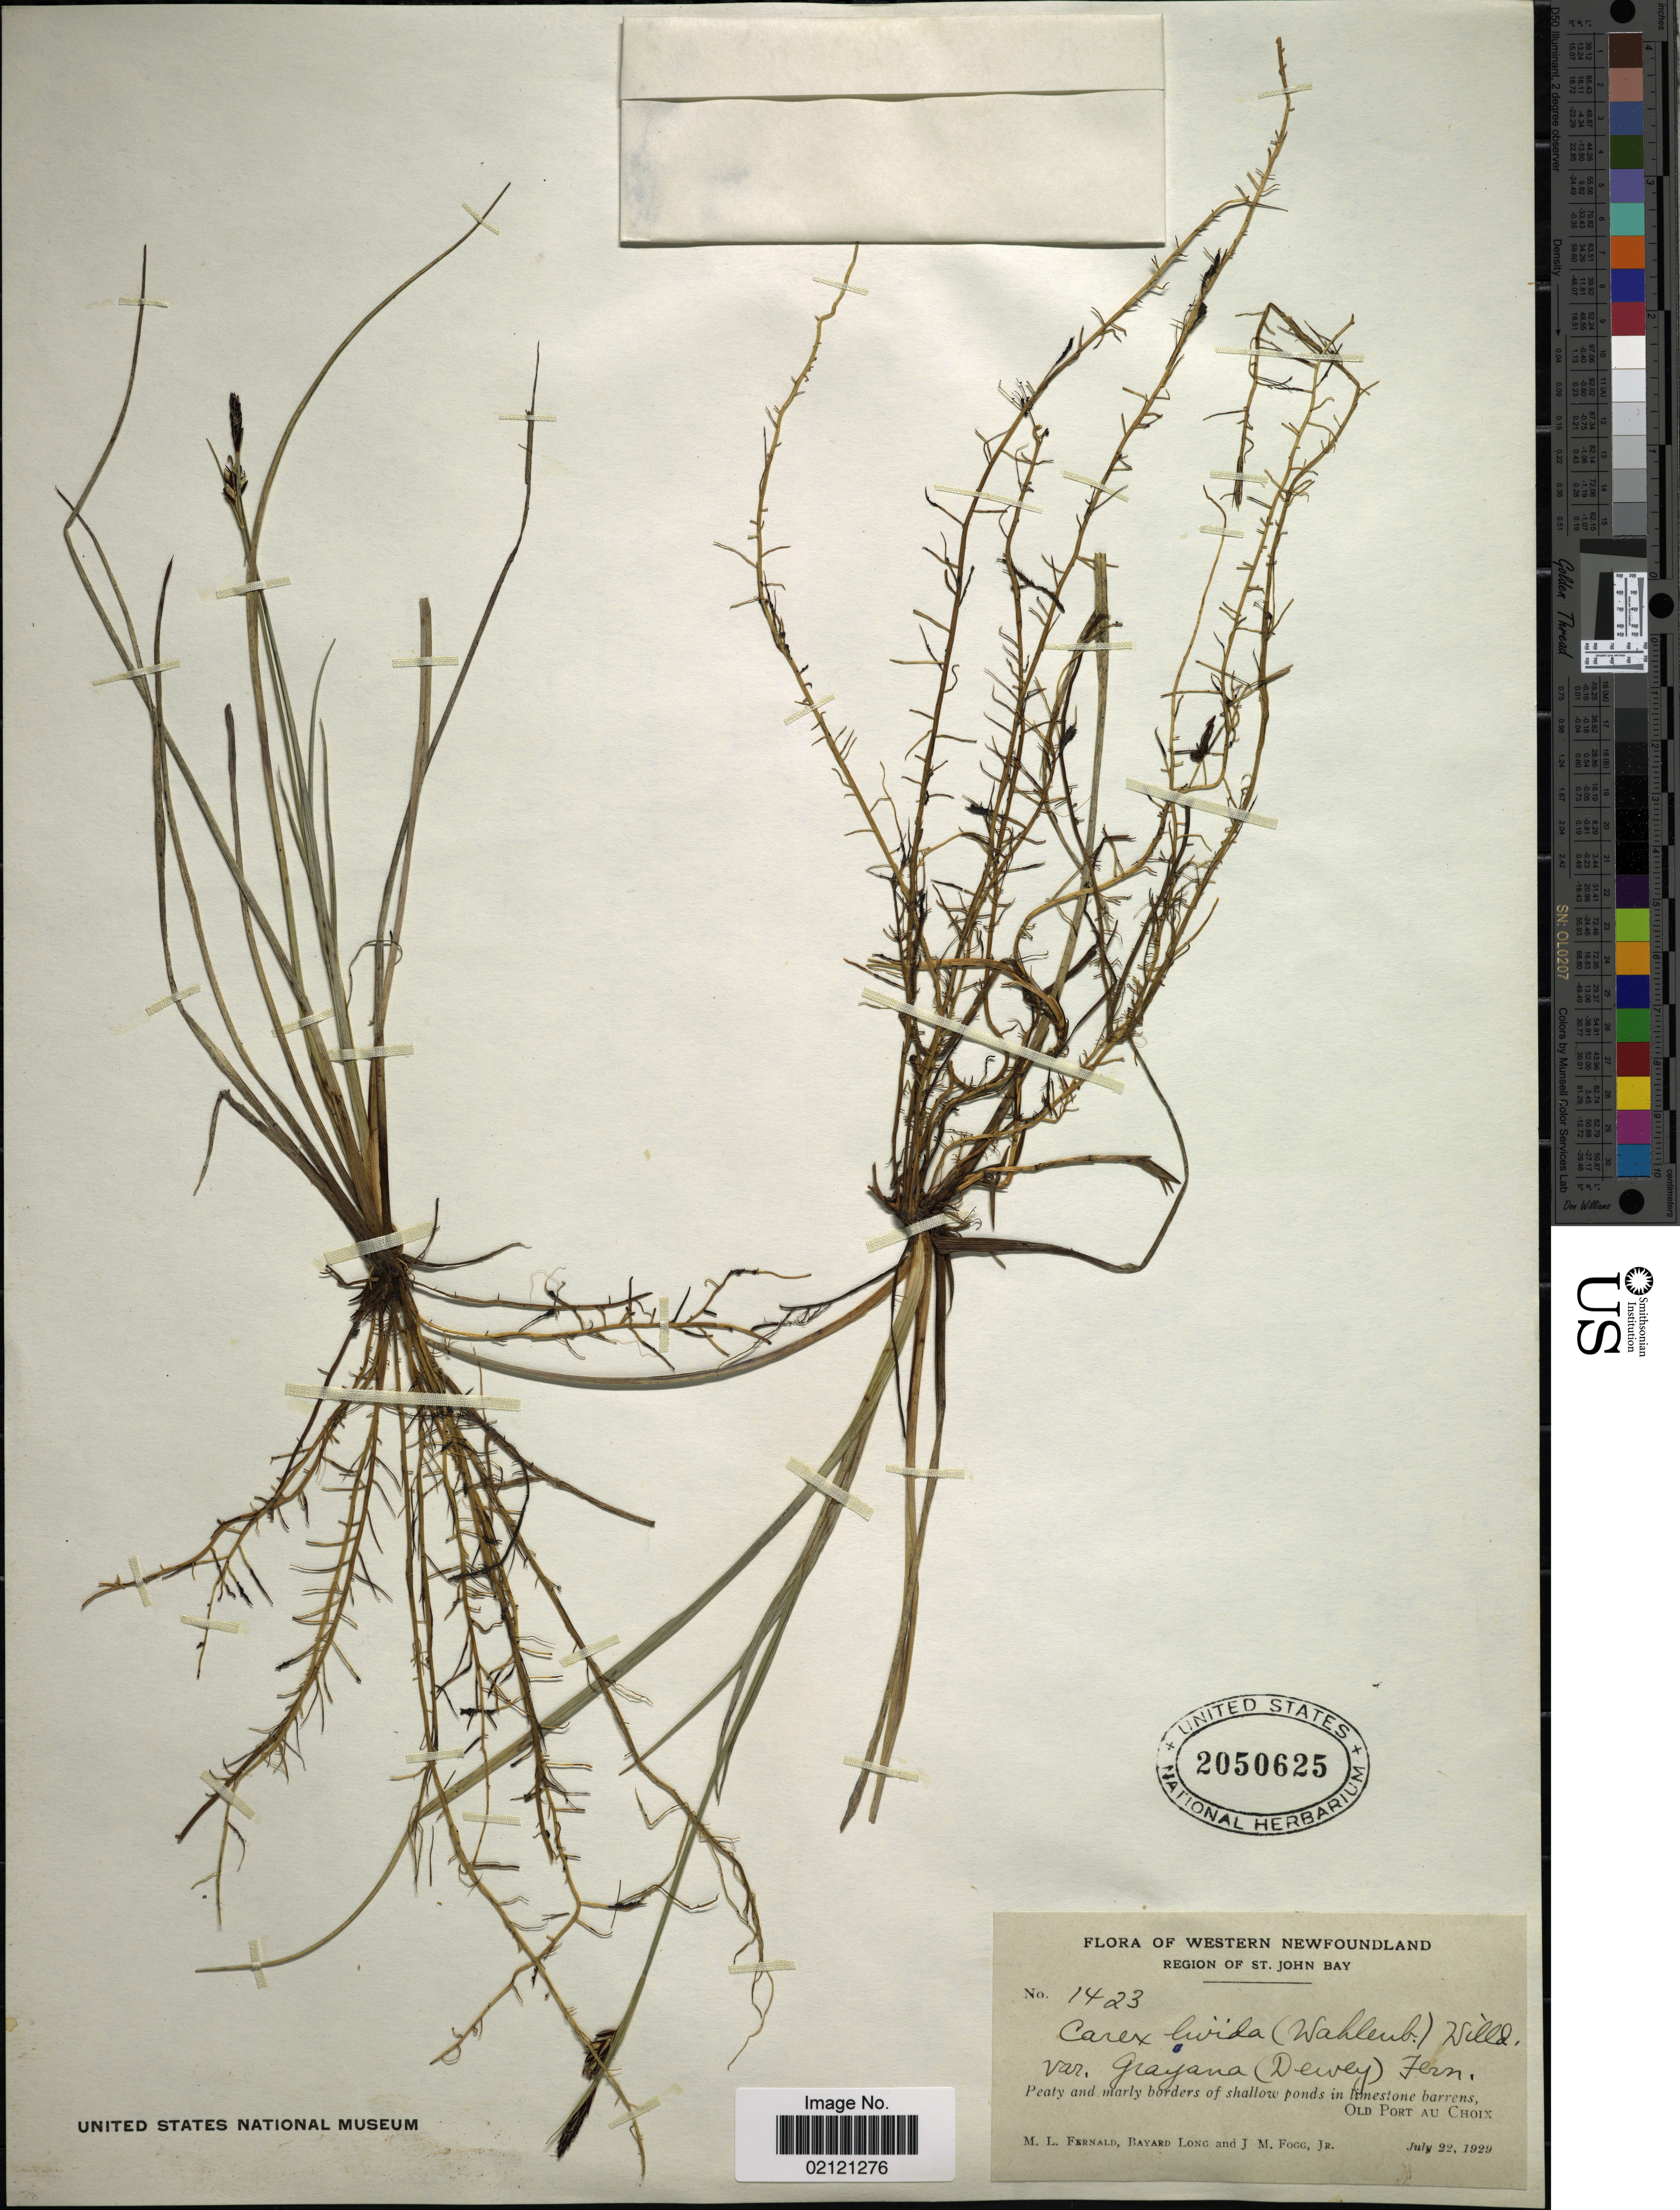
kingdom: Plantae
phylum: Tracheophyta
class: Liliopsida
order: Poales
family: Cyperaceae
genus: Carex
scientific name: Carex livida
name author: (Wahlenb.) Willd.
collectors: M. L. Fernald, B. Long & J. Fogg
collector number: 1423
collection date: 1929-07-22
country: Canada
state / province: Newfoundland and Labrador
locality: Western Newfoundland, Region of St. John Bay, Old Port Au Choix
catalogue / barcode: US 2050625